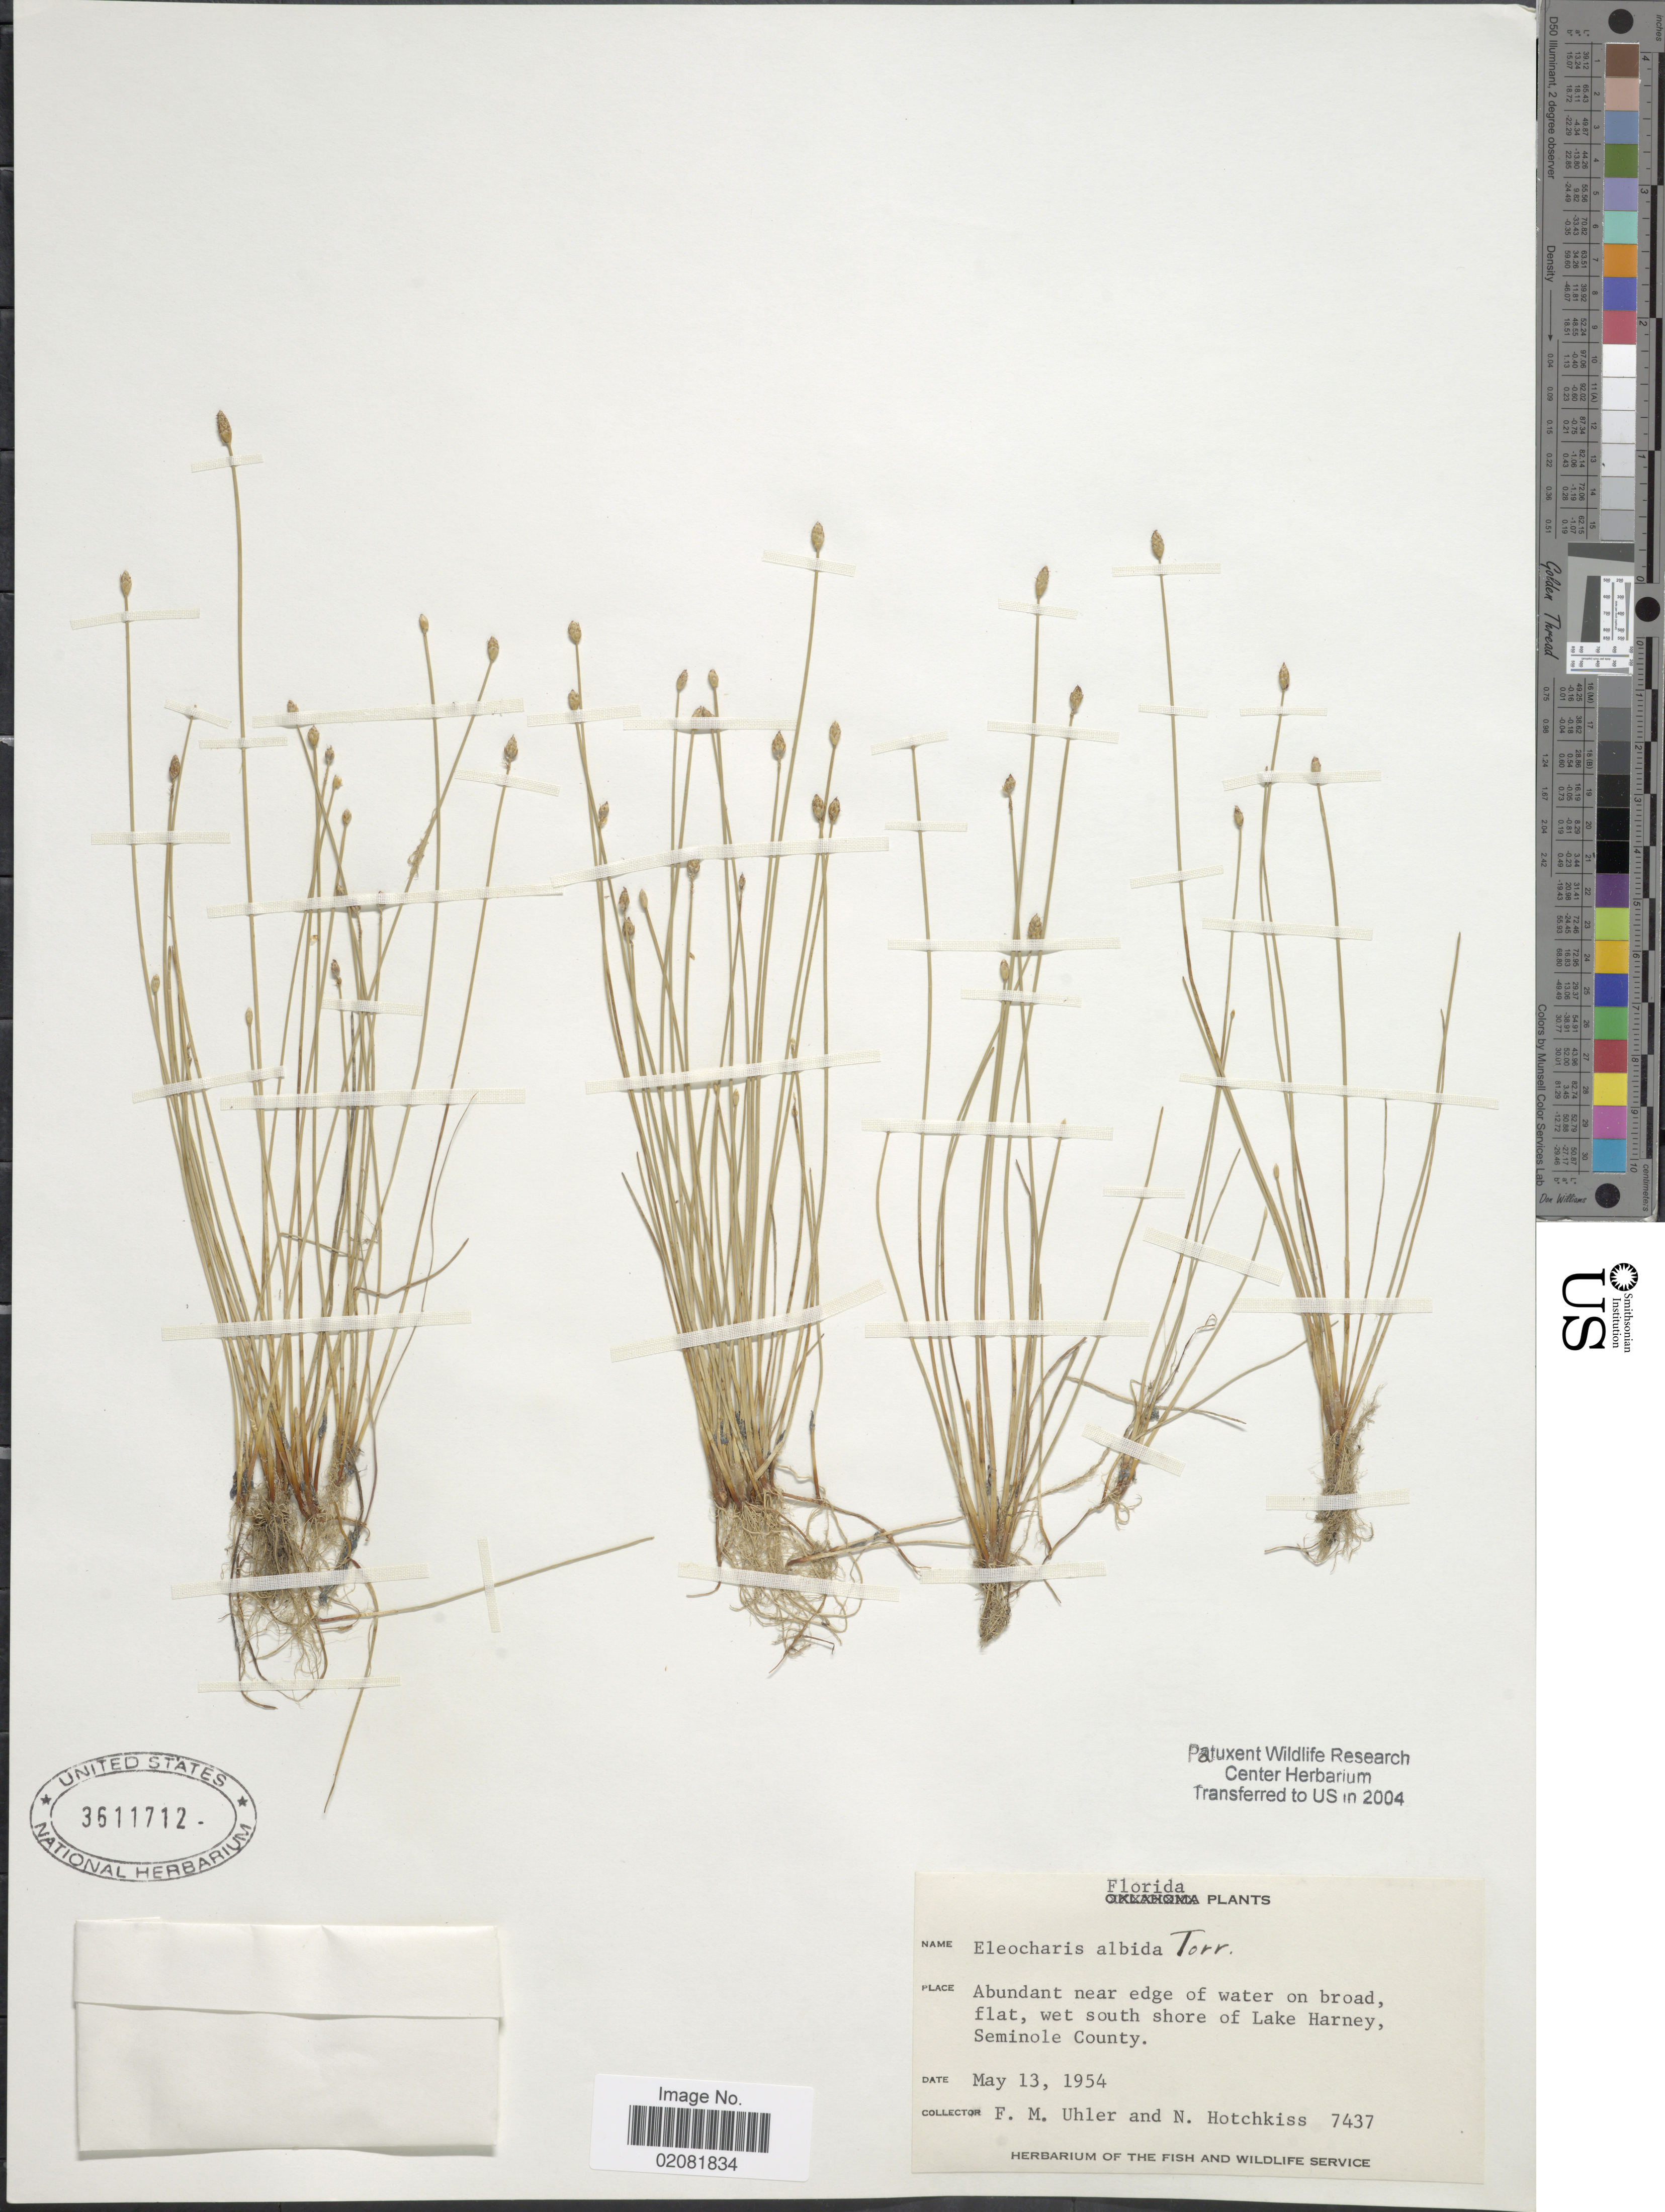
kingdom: Plantae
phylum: Tracheophyta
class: Liliopsida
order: Poales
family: Cyperaceae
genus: Eleocharis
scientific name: Eleocharis albida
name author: Torr.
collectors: F. M. Uhler & N. Hotchkiss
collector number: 7137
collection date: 1954-05-13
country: United States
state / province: Florida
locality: Wet south shore of Lake Harney, Seminole County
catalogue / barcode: US 3611712